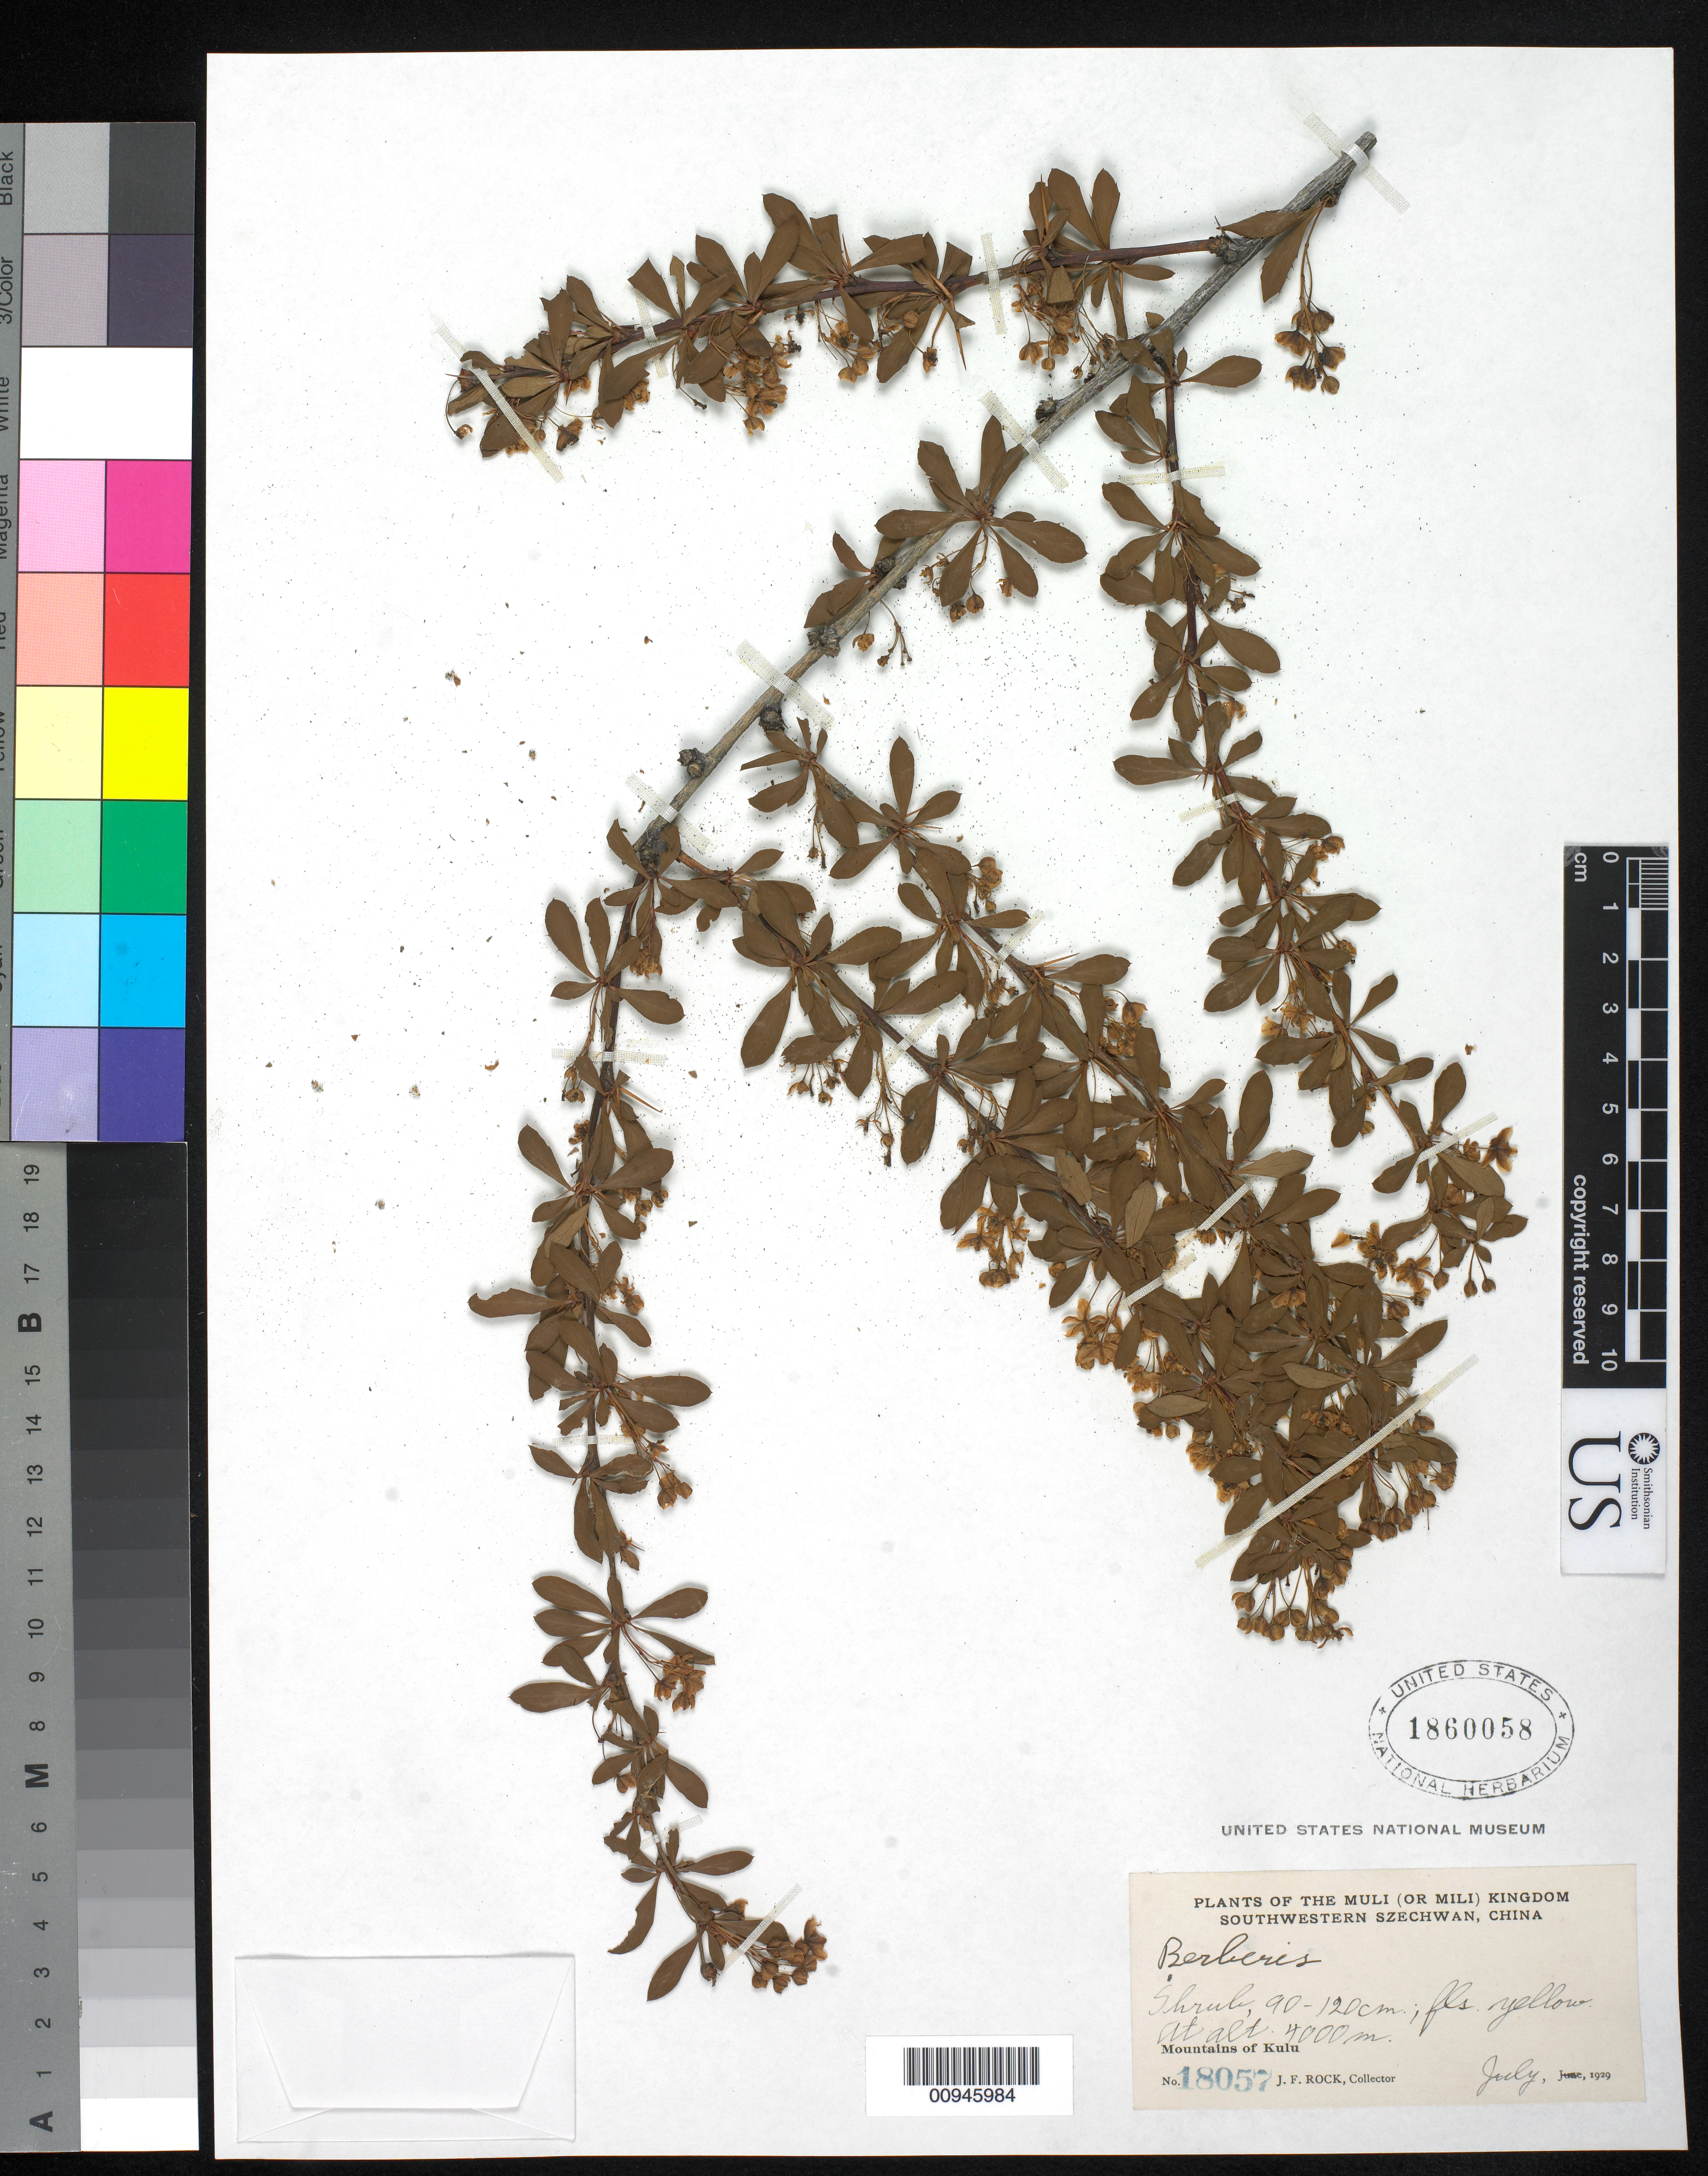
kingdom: Plantae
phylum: Tracheophyta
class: Magnoliopsida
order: Ranunculales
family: Berberidaceae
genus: Berberis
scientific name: Berberis sp.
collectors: J. F. Rock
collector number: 18057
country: China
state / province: Sichuan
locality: Mountains of Kulu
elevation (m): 4000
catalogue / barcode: US 1860058